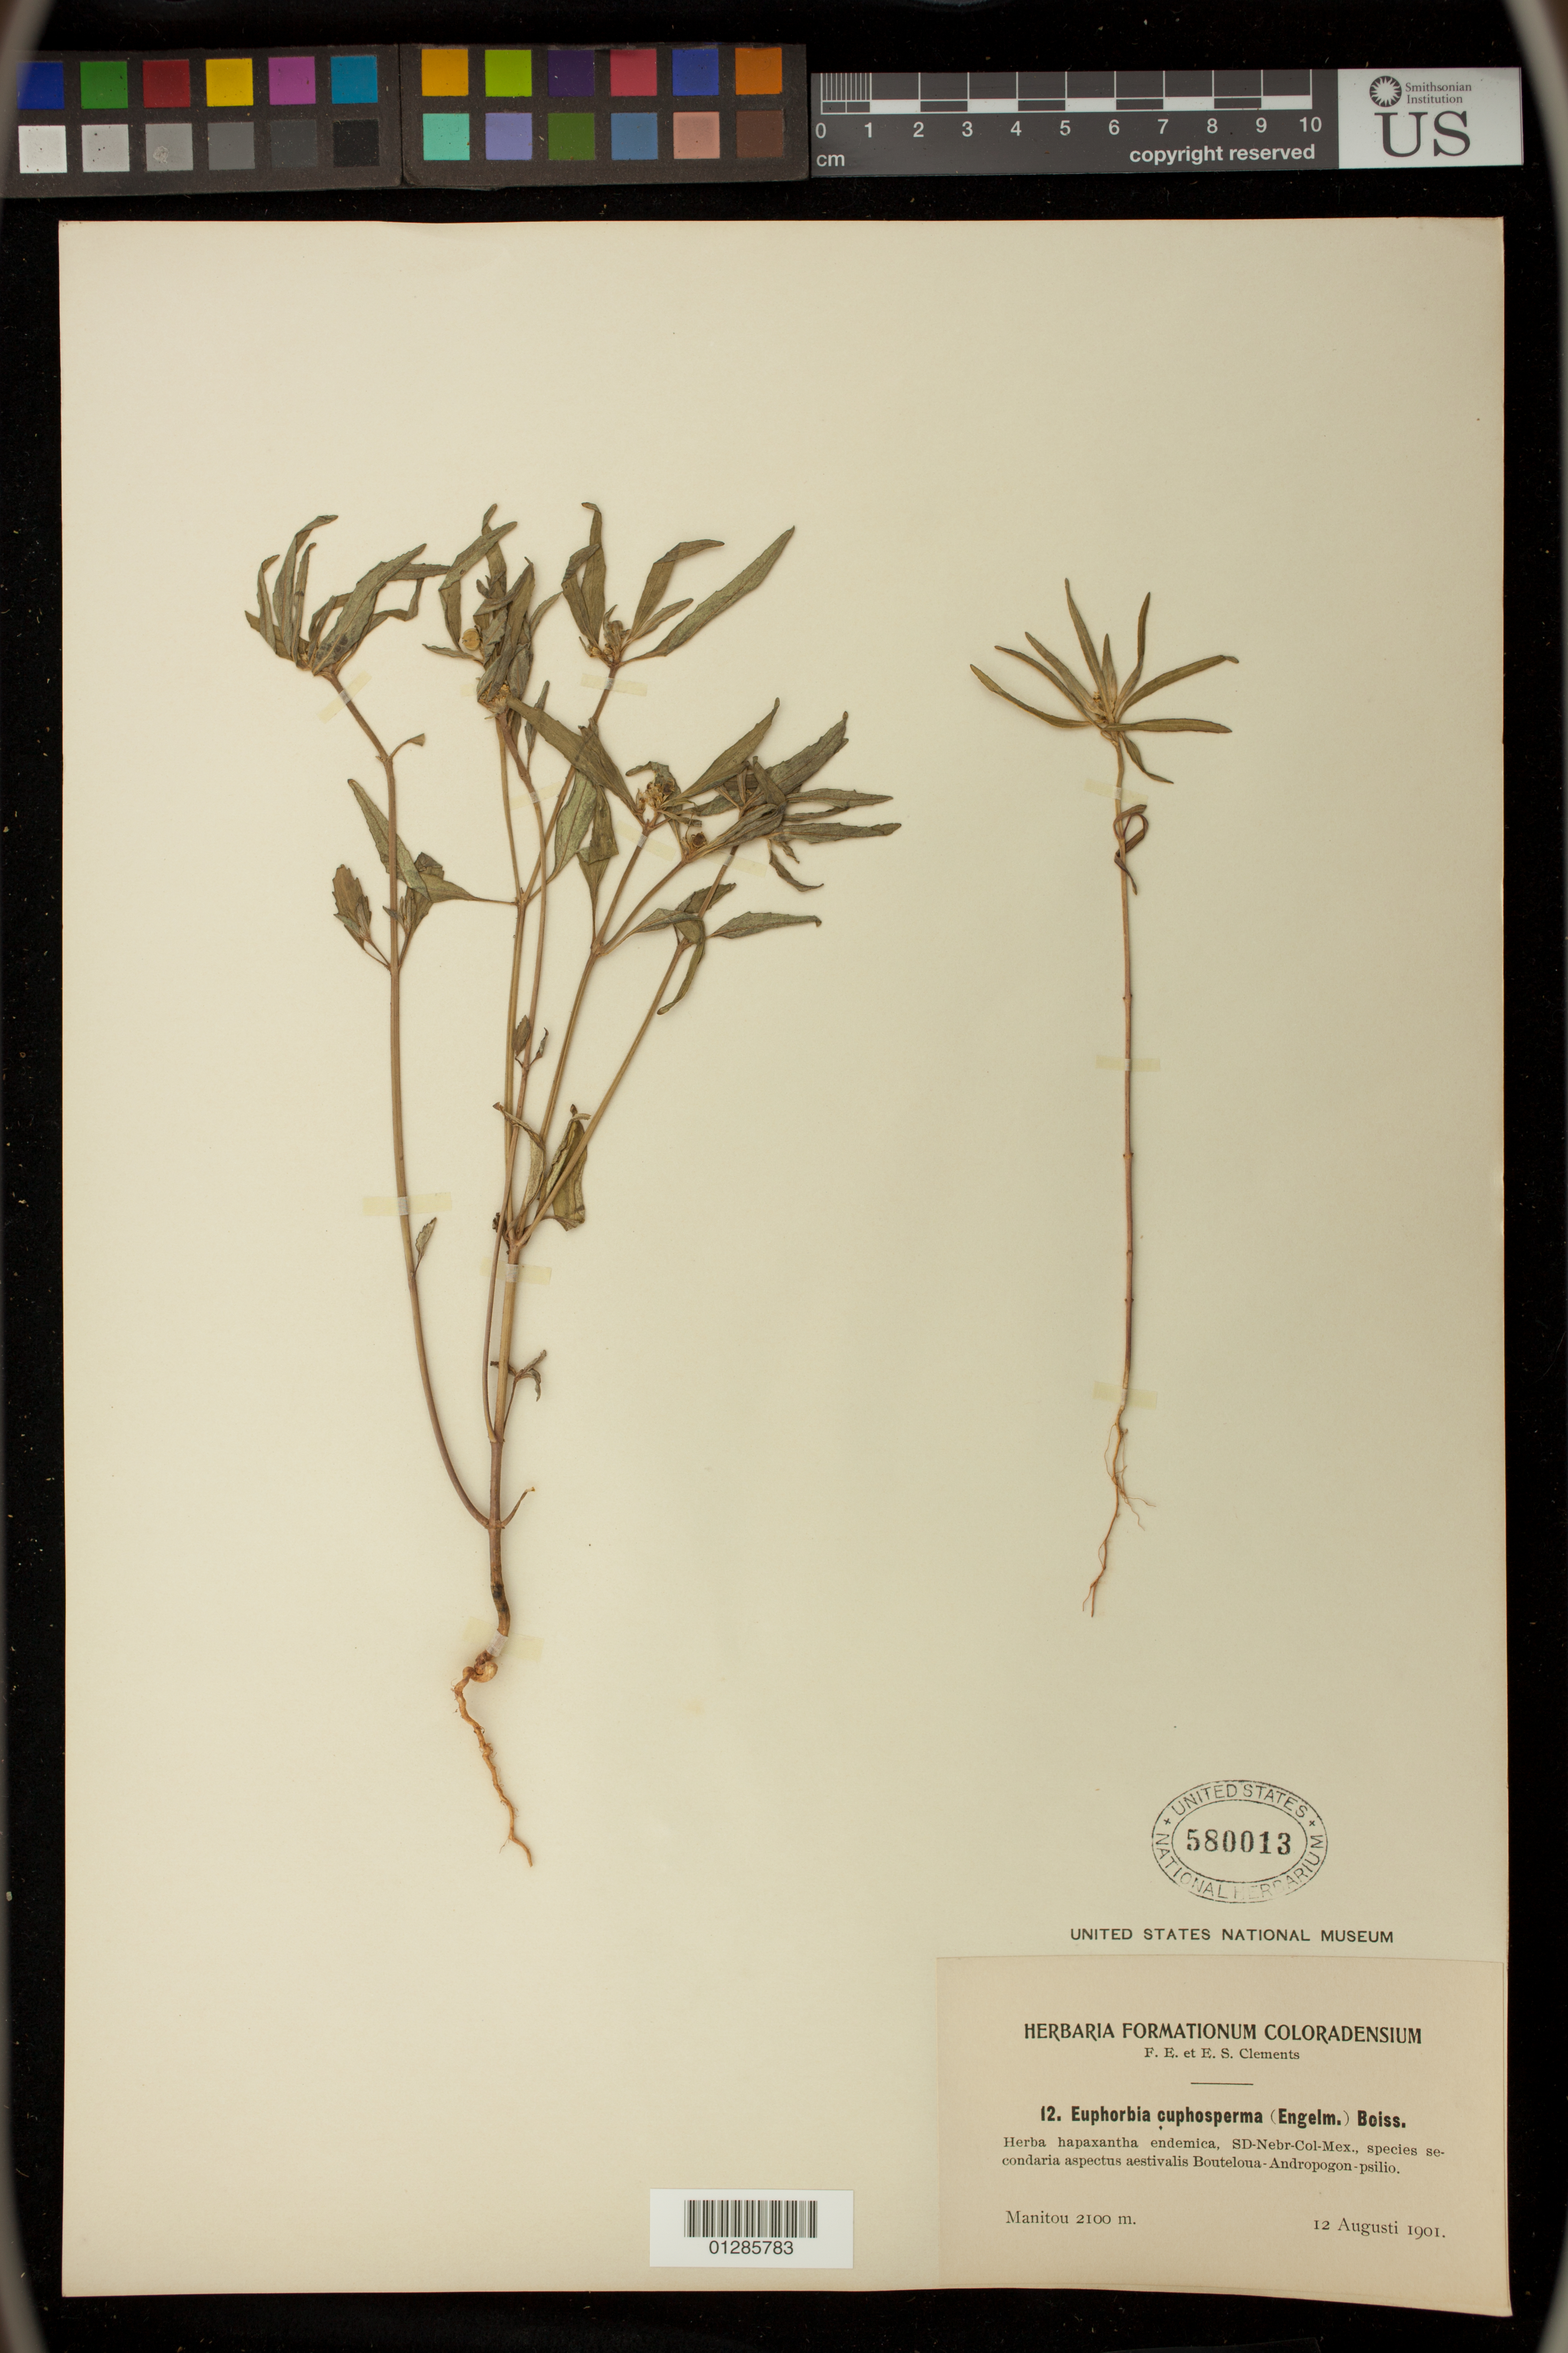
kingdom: Plantae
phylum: Tracheophyta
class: Magnoliopsida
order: Malpighiales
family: Euphorbiaceae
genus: Euphorbia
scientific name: Euphorbia dentata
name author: Michx.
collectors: F. E. Clements & E. S. Clements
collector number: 12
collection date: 1901-08-12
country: United States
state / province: Colorado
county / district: El Paso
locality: Manitou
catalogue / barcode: US 580013